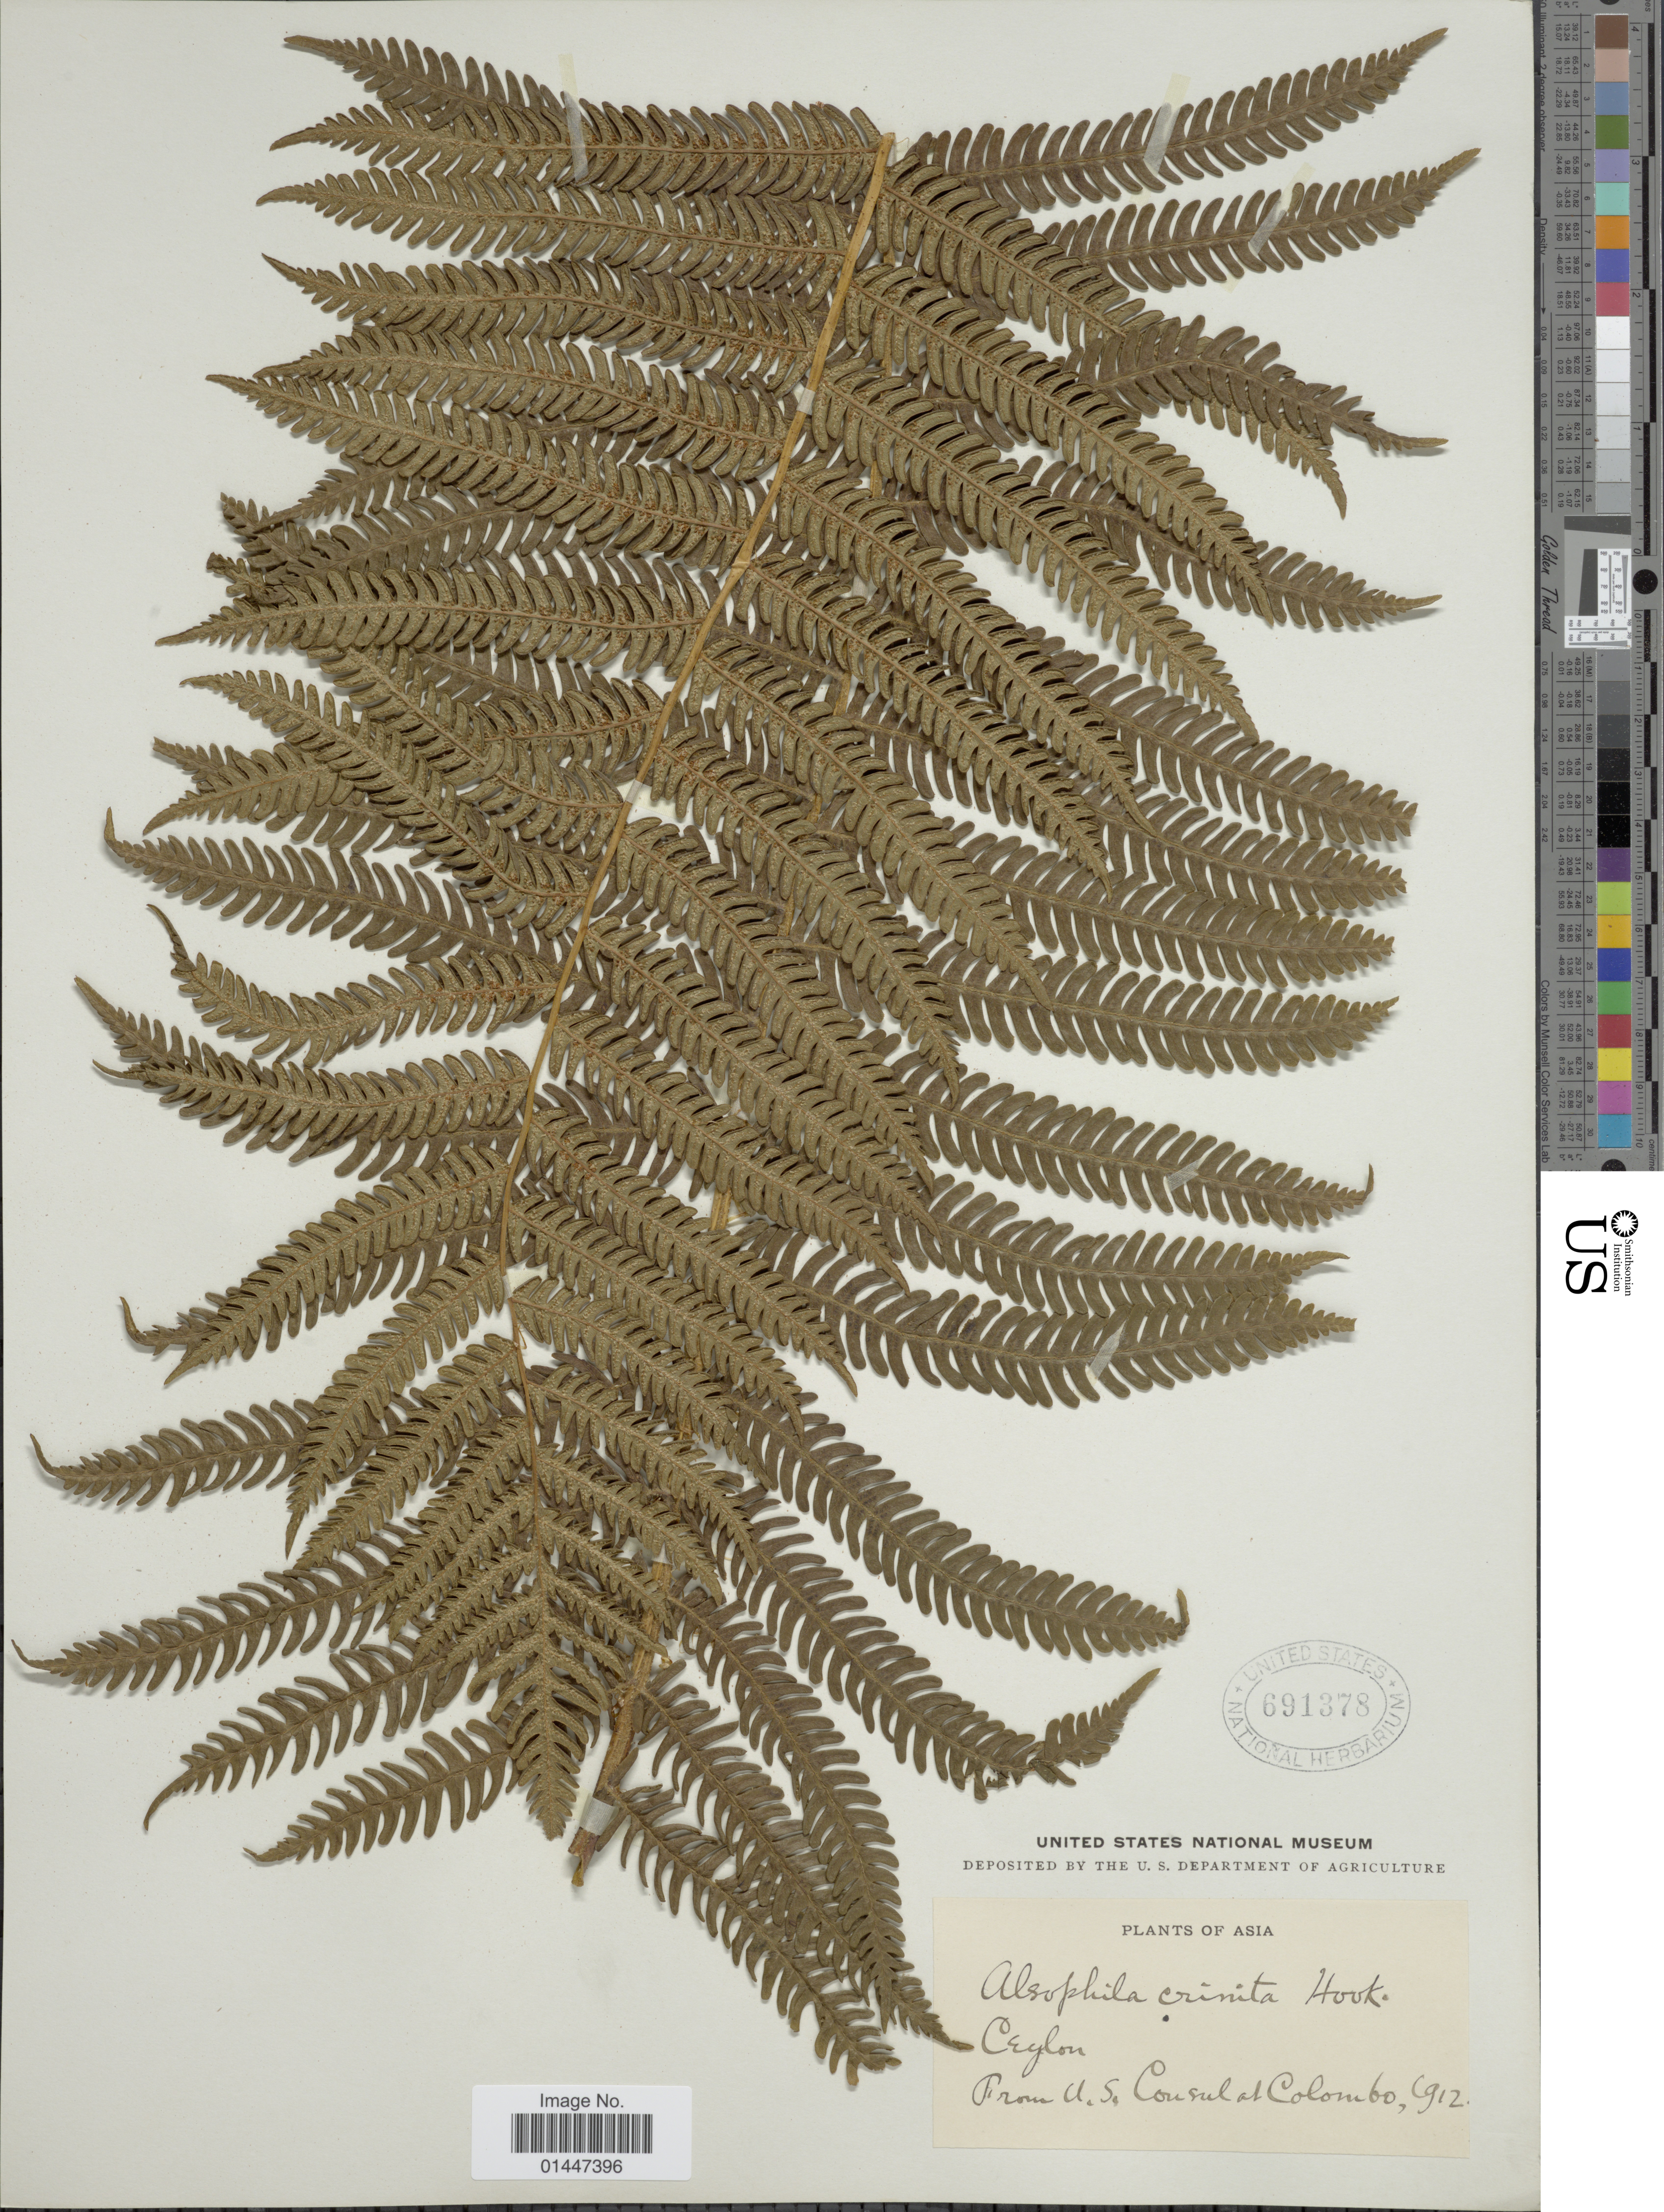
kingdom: Plantae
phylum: Tracheophyta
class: Polypodiopsida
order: Cyatheales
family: Cyatheaceae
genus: Sphaeropteris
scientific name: Sphaeropteris crinita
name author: (Hook.) R.M. Tryon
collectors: United States Consulate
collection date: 1912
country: Sri Lanka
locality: Colombo [unsure placement] Asia. Ceylon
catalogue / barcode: US 691378